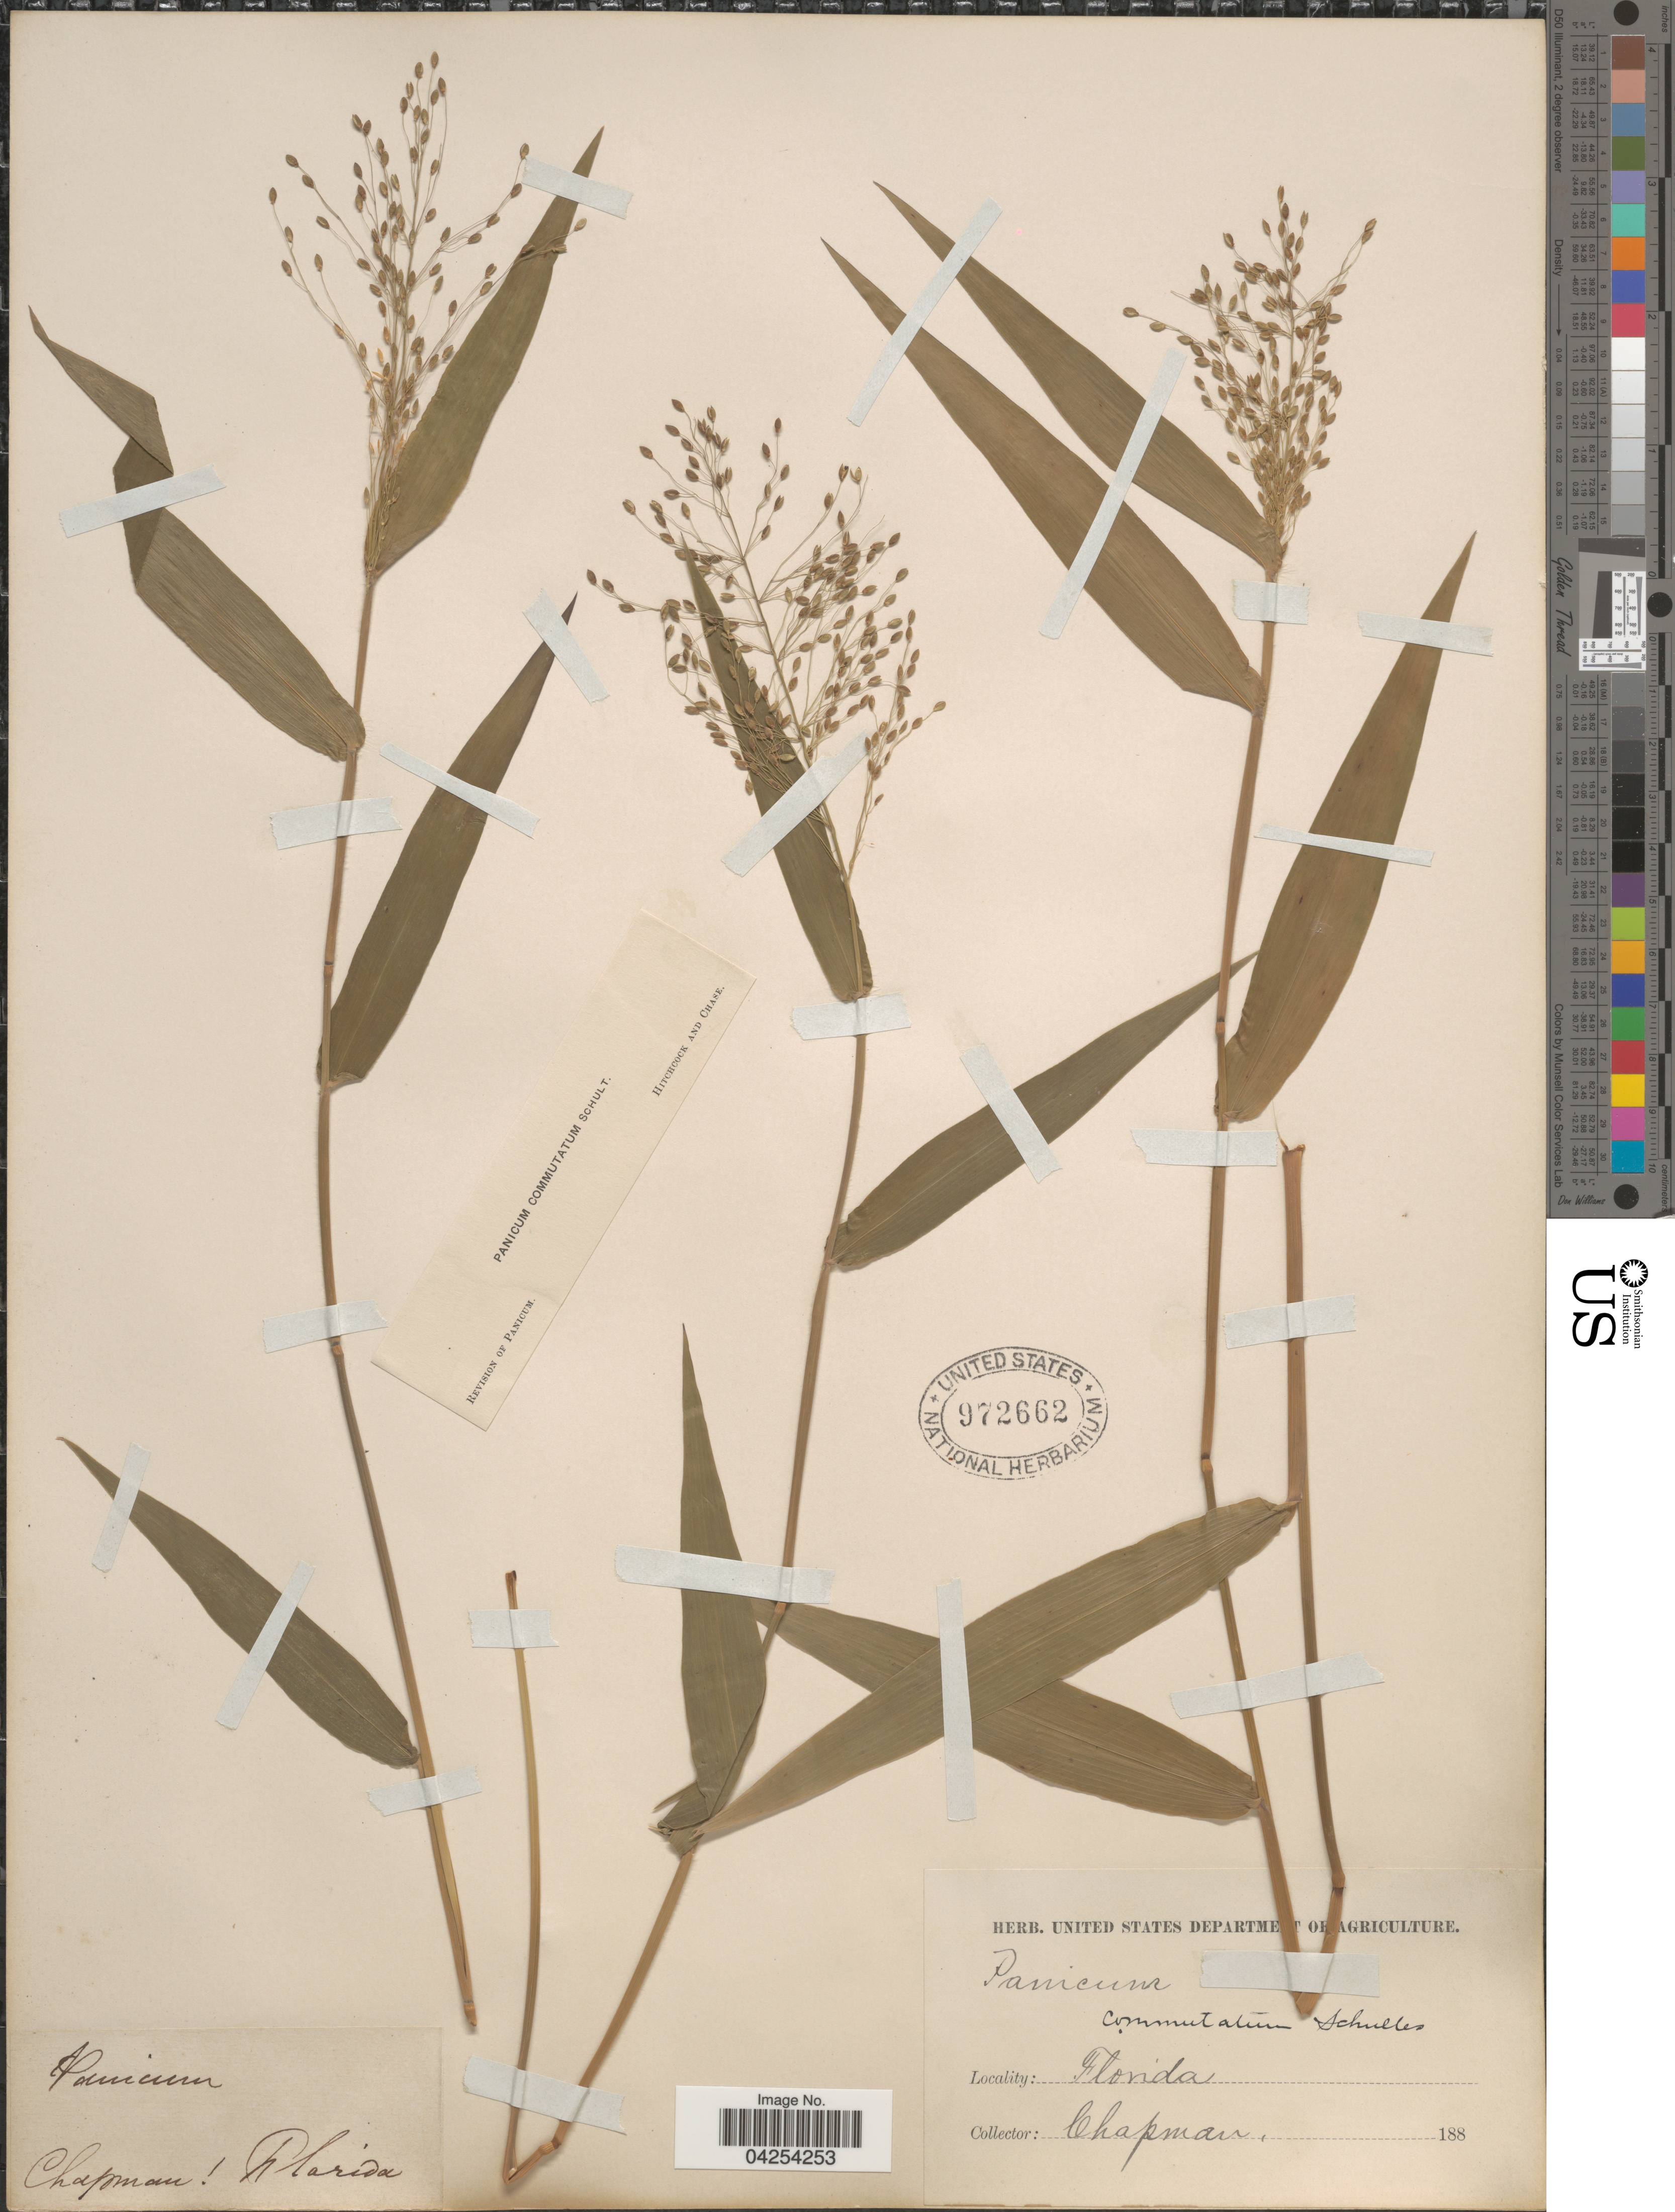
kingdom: Plantae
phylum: Tracheophyta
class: Liliopsida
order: Poales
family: Poaceae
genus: Dichanthelium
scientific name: Dichanthelium commutatum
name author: (Schult.) Gould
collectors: A. Chapman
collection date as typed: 188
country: United States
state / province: Florida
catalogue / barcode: US 972662